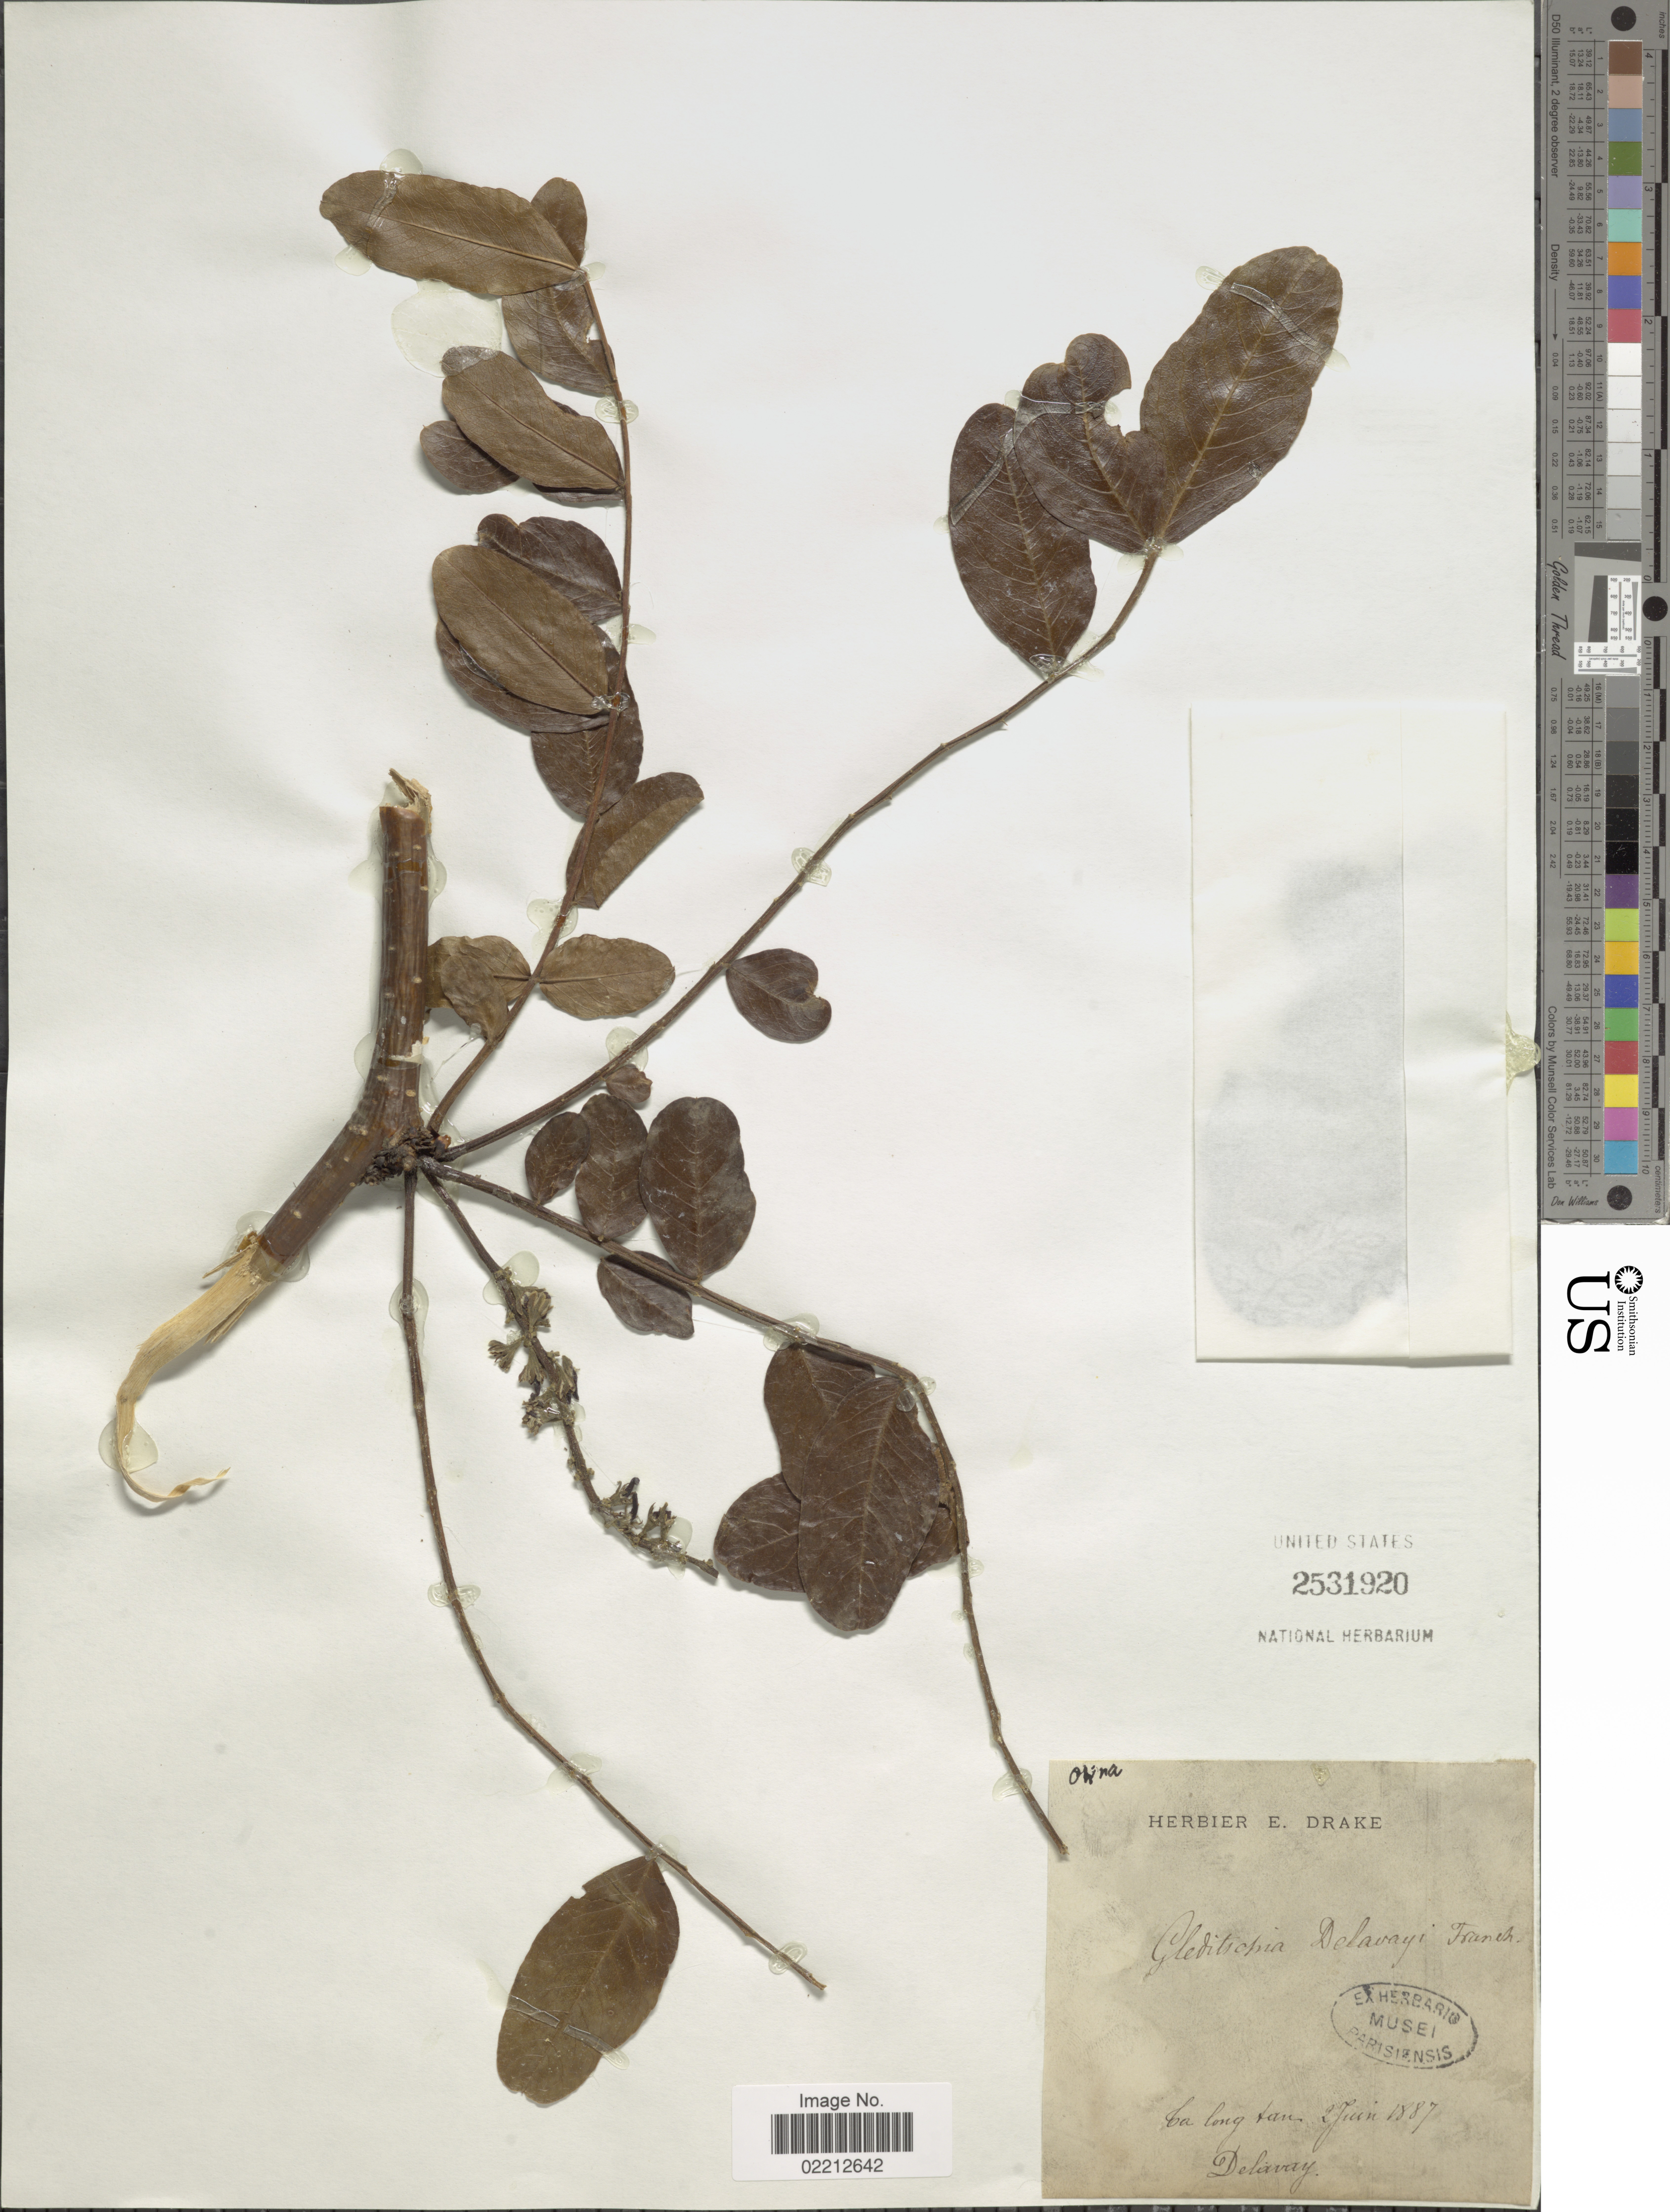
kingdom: Plantae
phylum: Tracheophyta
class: Magnoliopsida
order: Fabales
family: Fabaceae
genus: Gleditsia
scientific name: Gleditsia delavayi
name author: Franch.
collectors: Delavay, --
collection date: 1887-06-02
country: China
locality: Ca long tan [interpreted]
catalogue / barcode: US 2531920